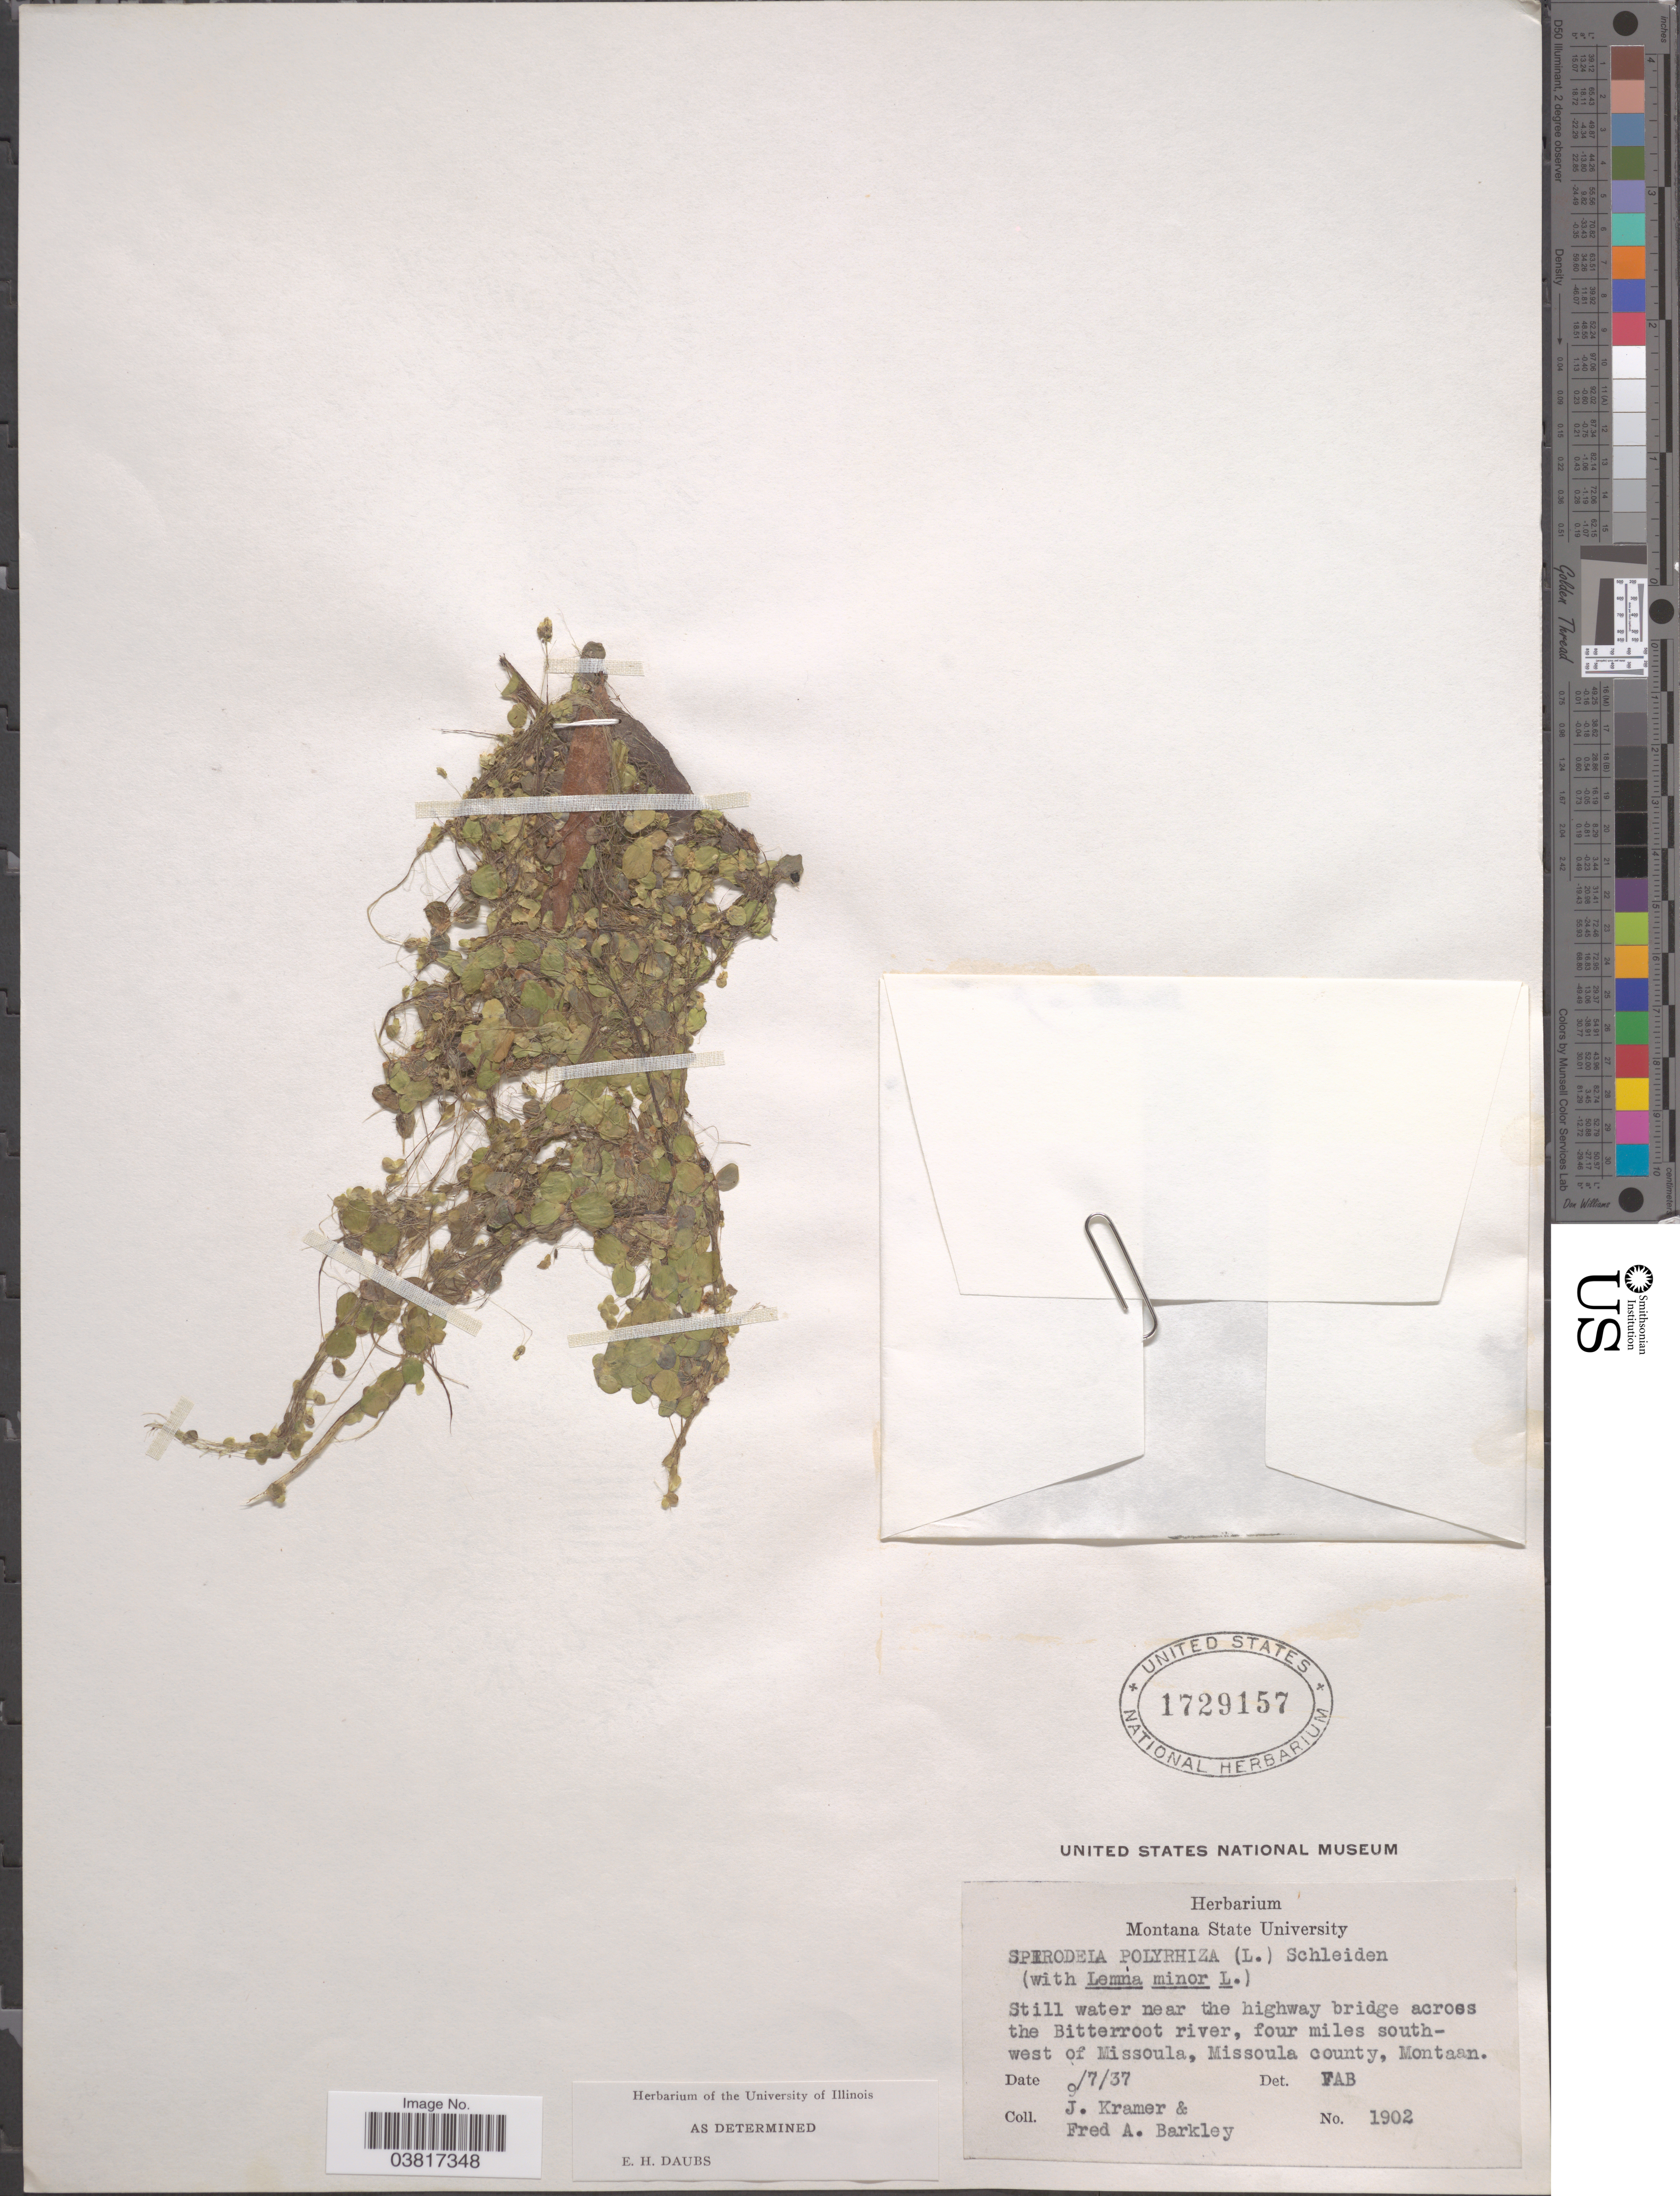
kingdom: Plantae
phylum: Tracheophyta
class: Liliopsida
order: Alismatales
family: Araceae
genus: Spirodela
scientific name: Spirodela polyrrhiza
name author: (L.) Schleid.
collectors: J. Kramer & F. A. Barkley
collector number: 1902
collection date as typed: Transcribed d/m/y: 7/9/37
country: United States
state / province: Montana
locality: Still water near the highway bridge across the Bitterroot river, four miles southwest of Missoula, Missoula county, Montaan.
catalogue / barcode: US 1729157